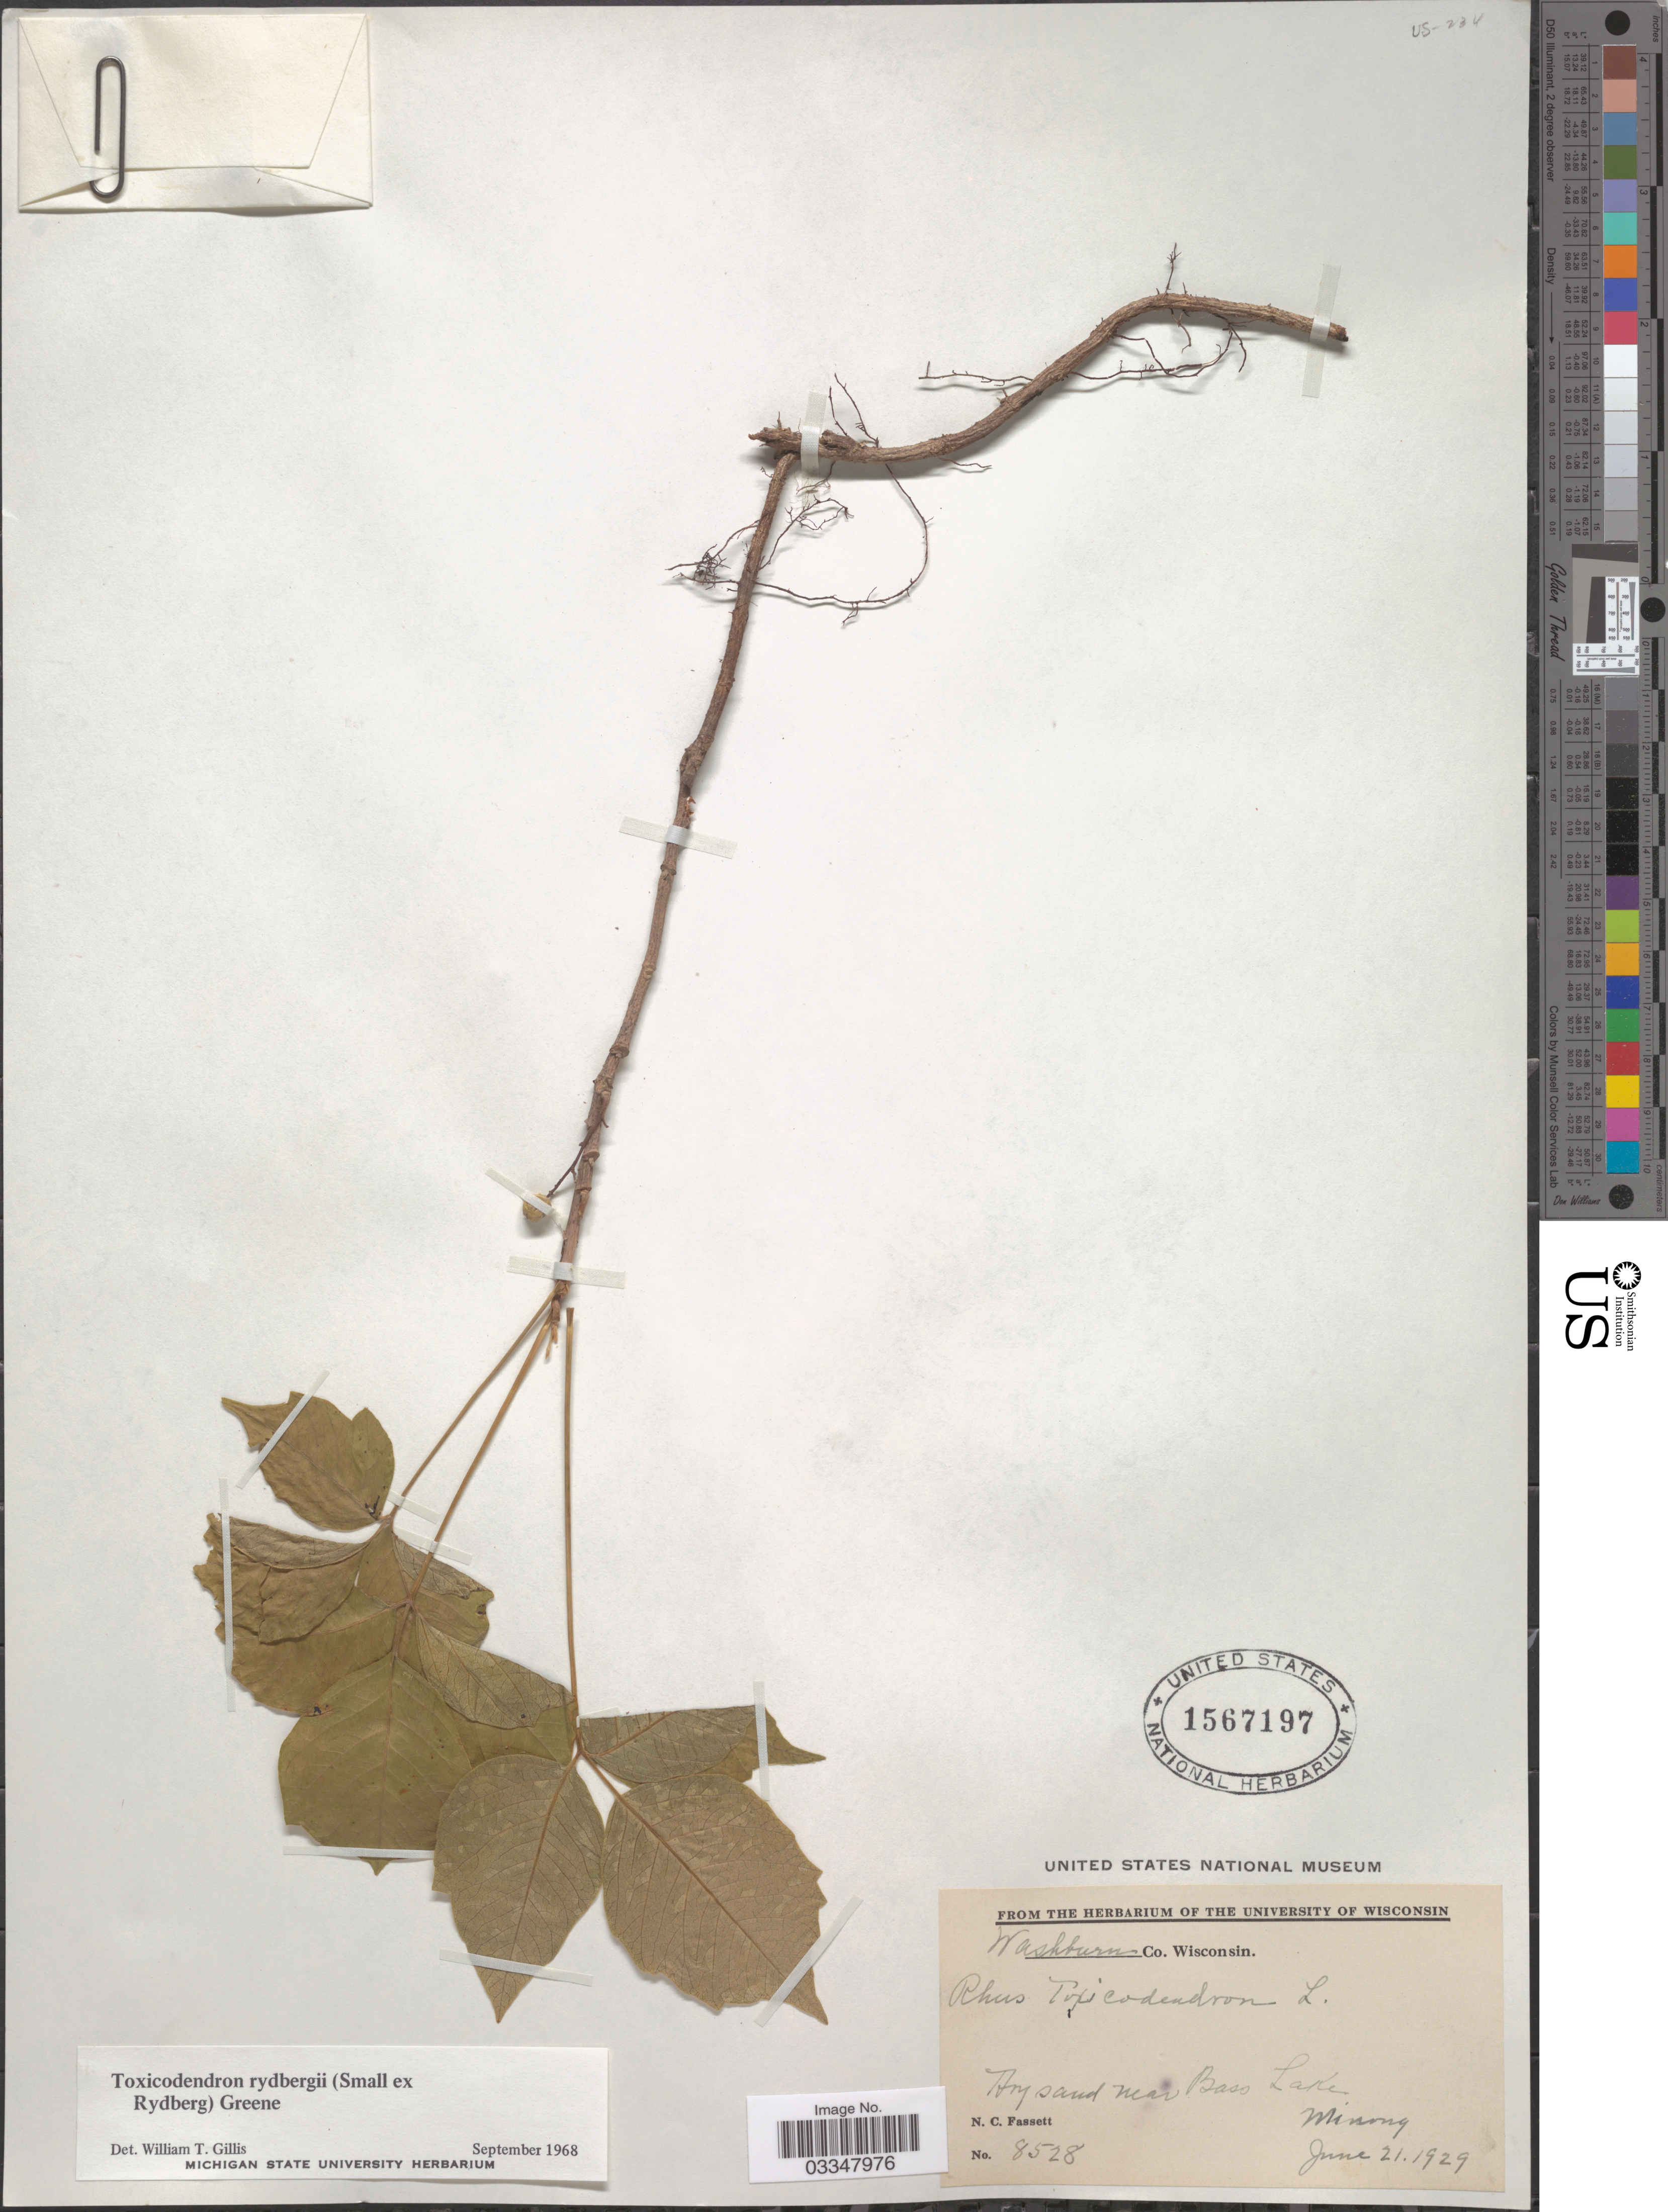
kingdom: Plantae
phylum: Tracheophyta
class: Magnoliopsida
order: Sapindales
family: Anacardiaceae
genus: Toxicodendron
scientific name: Toxicodendron radicans subsp. rydbergii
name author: (Small & Rydb.) Á. Löve & D. Löve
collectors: N. C. Fassett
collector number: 8528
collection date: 1929-06-21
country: United States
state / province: Wisconsin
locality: Washburn Co. Dry sand near Bass Lake.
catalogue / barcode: US 1567197